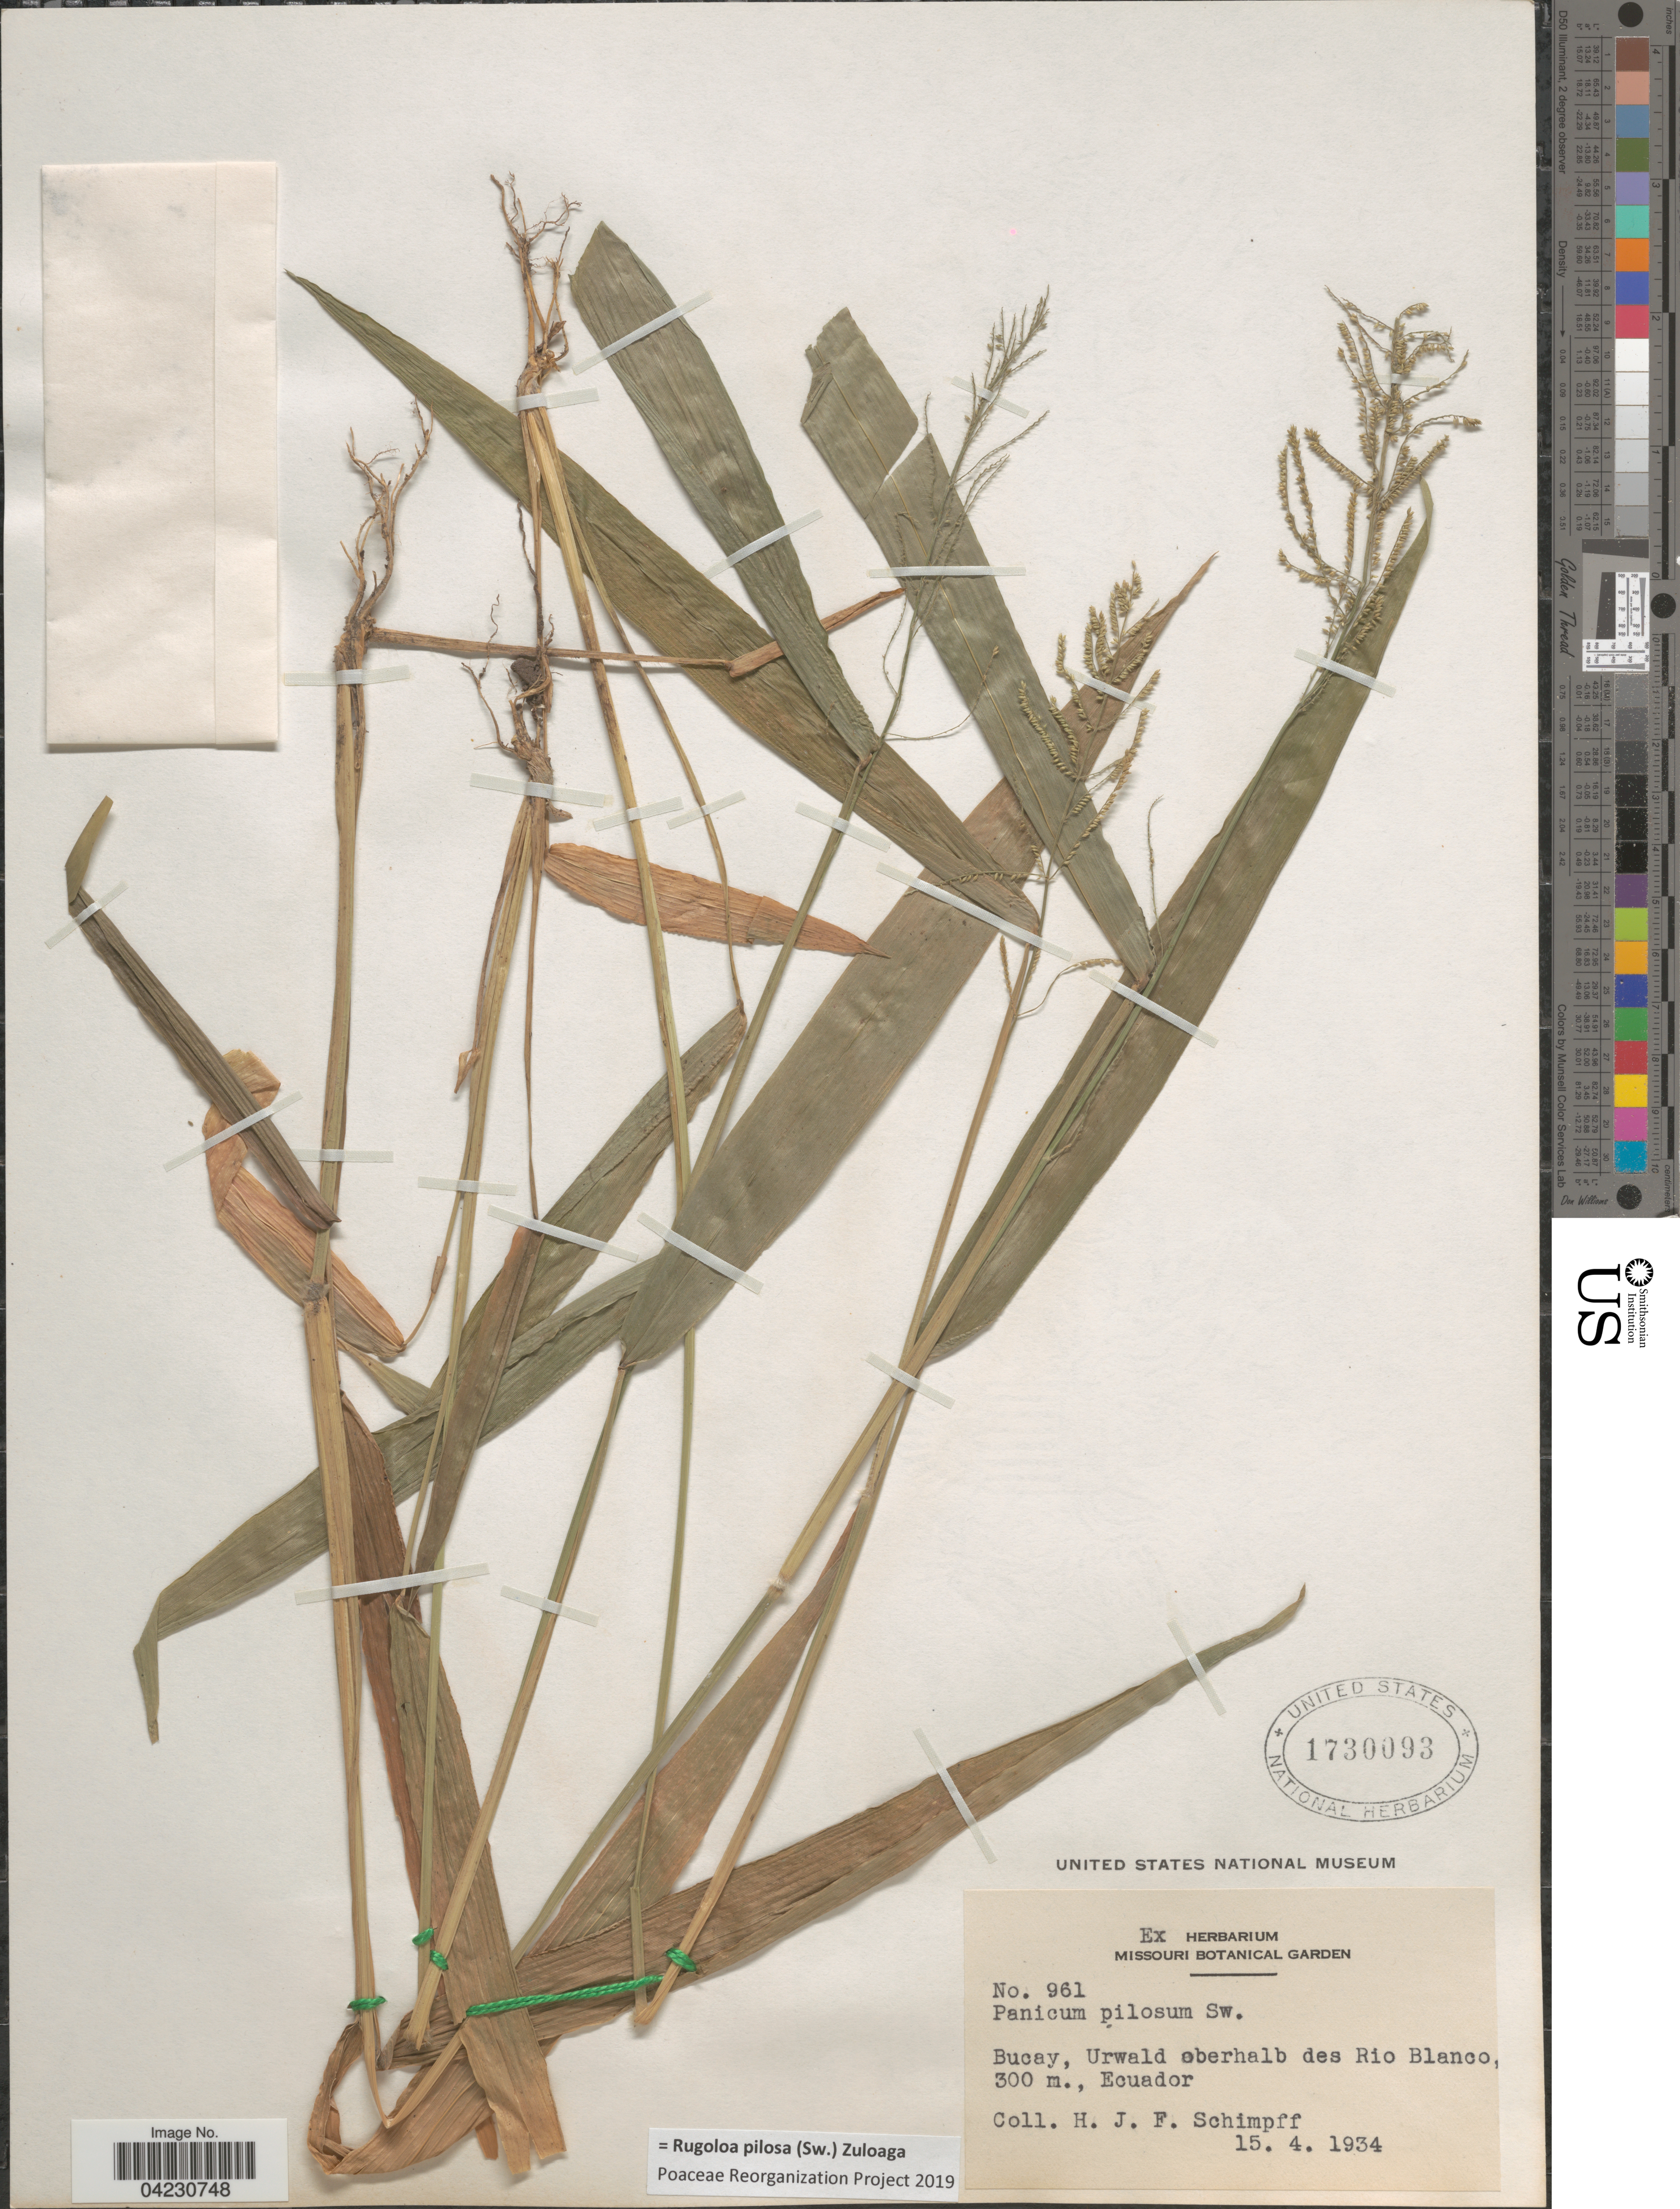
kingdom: Plantae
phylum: Tracheophyta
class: Liliopsida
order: Poales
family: Poaceae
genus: Rugoloa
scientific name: Rugoloa pilosa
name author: (Sw.) Zuloaga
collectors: H. Schimpff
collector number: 961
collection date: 1934-04-15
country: Ecuador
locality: Bucay, Urwald oberhalb des Rio Blanco.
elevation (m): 300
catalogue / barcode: US 1730093